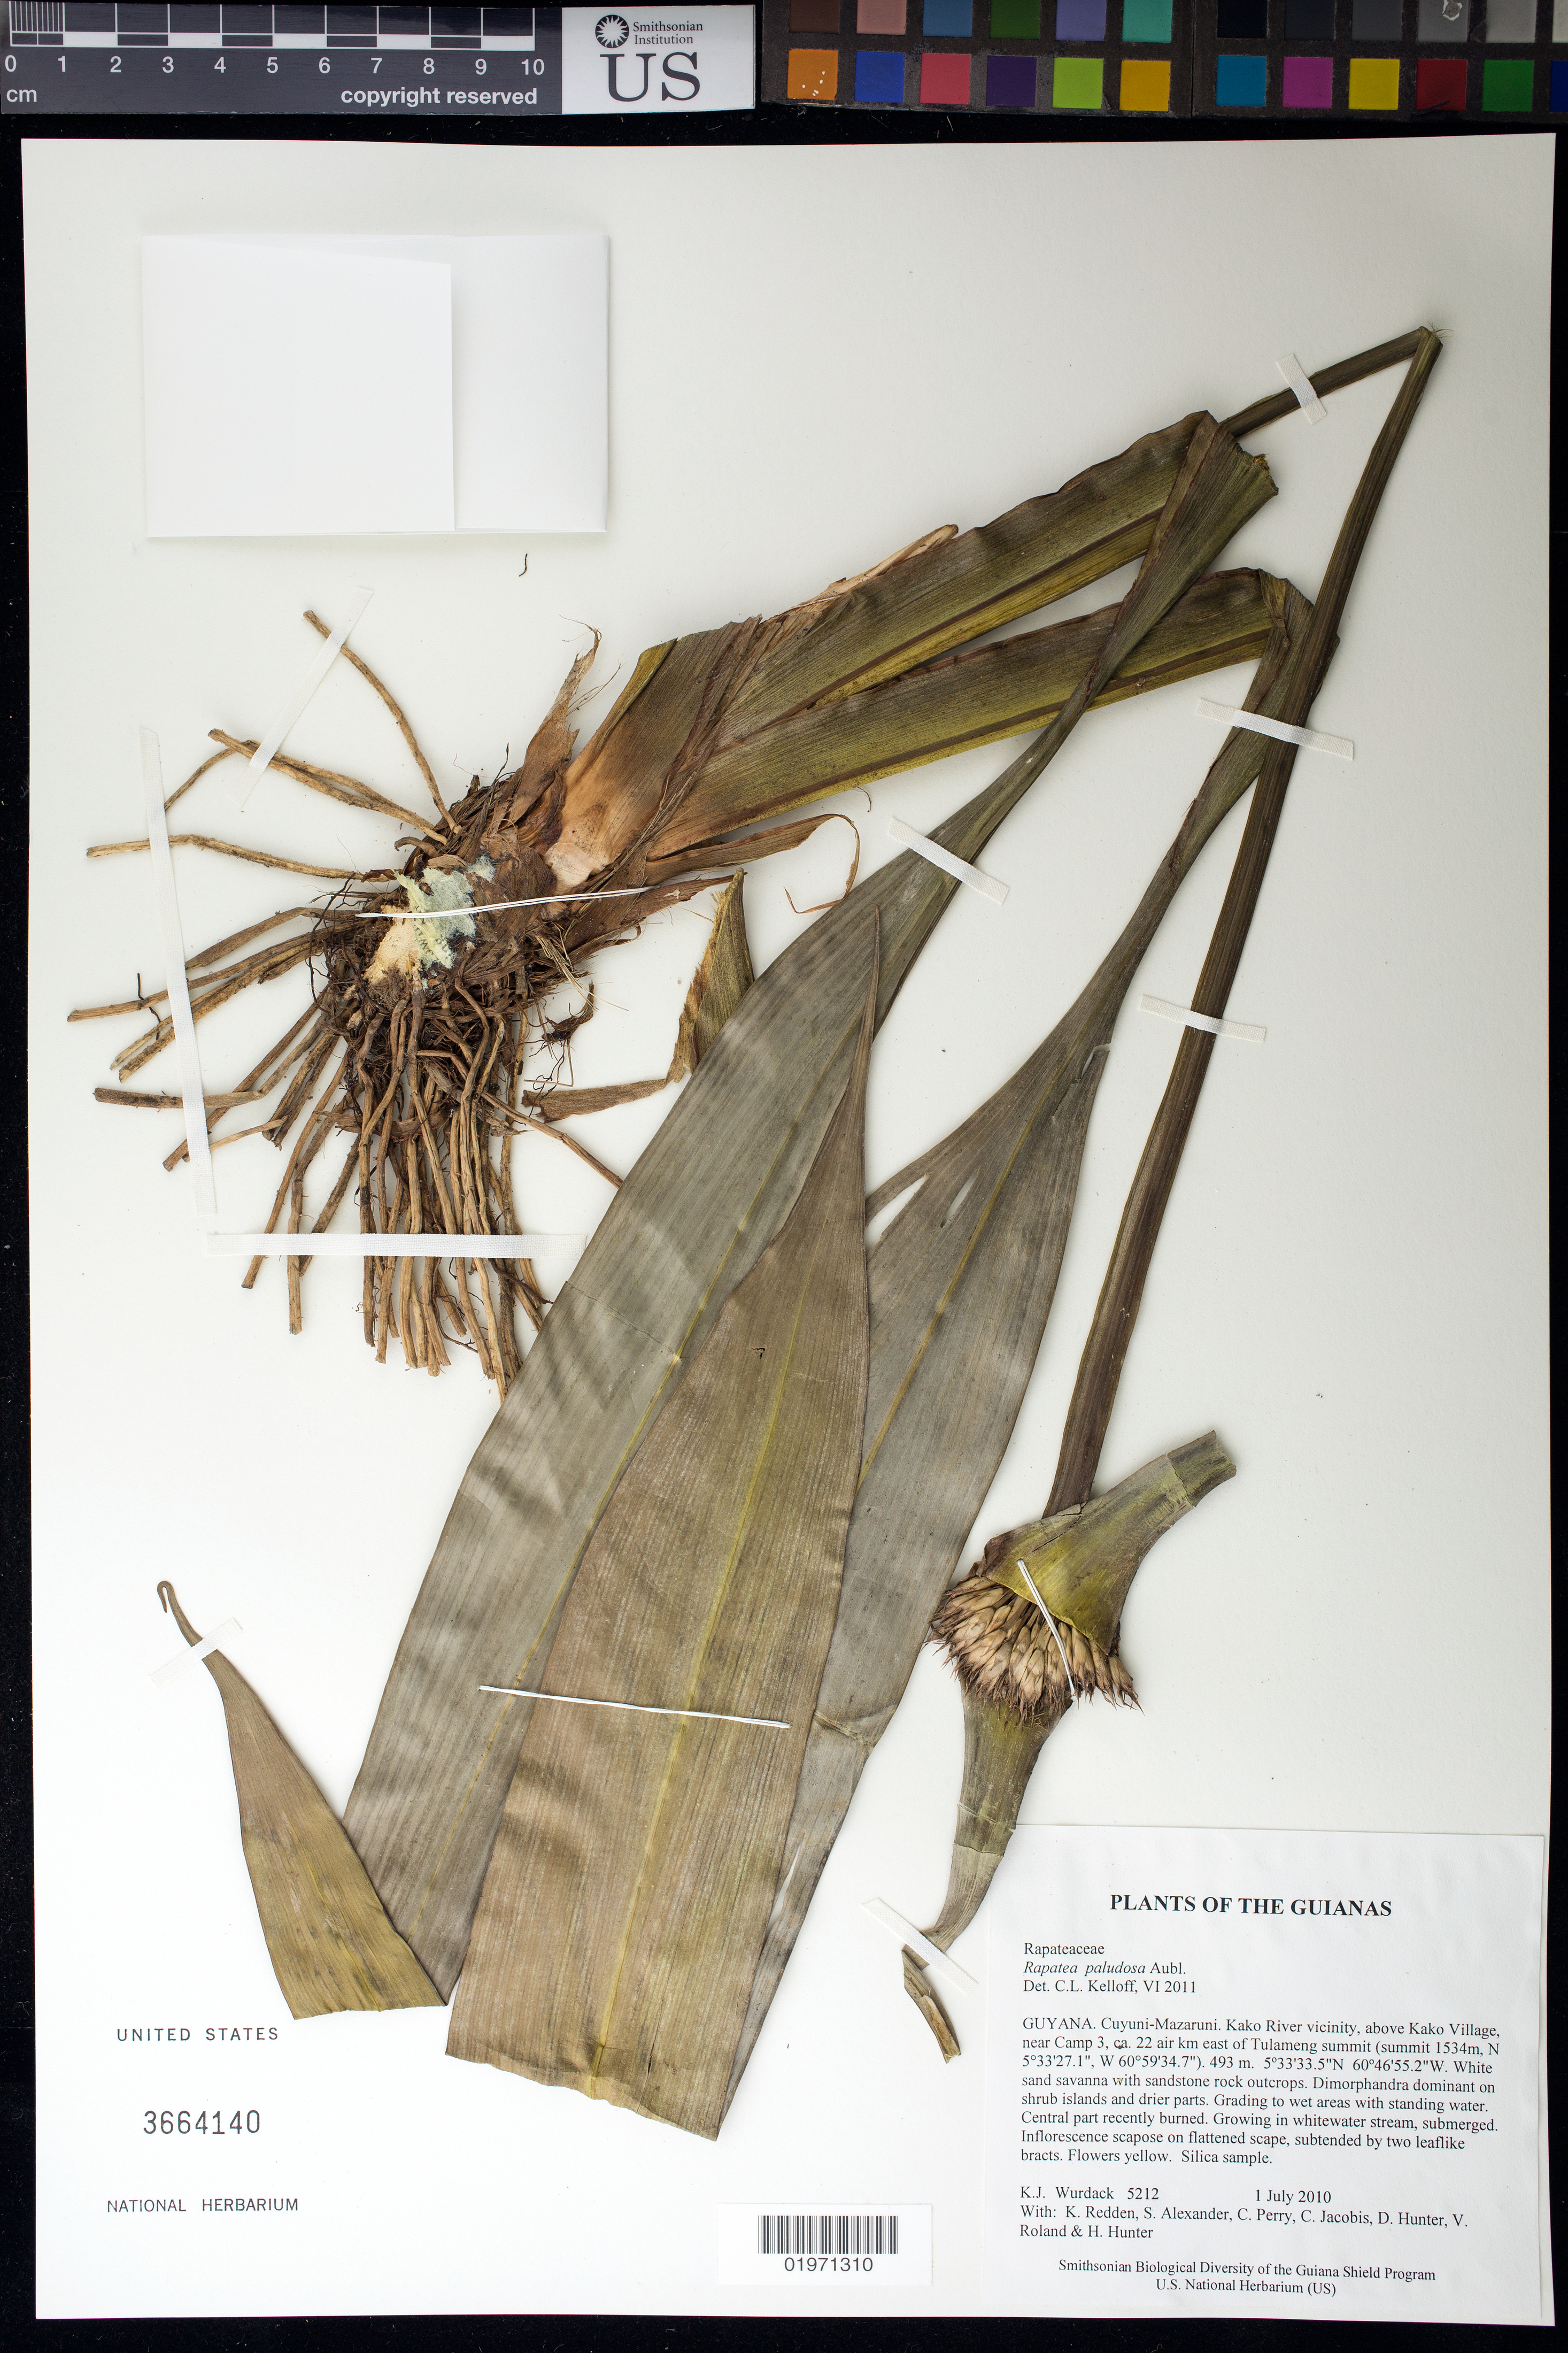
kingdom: Plantae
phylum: Tracheophyta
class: Liliopsida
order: Poales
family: Rapateaceae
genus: Rapatea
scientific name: Rapatea paludosa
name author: Aubl.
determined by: Kelloff, Carol L., (US), Smithsonian Institution - National Museum of Natural History (UNITED STATES)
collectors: K. Wurdack, K. M. Redden, S. N. Alexander, C. Perry, C. Jacobis, D. Hunter, V. Roland & H. Hunter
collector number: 5212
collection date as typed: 1 July 2010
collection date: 2010-07-01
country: Guyana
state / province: Cuyuni-Mazaruni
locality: Kako River vicinity, above Kako Village, near Camp 3, ca. 22 air km east of Tulameng summit (summit 1534m, N 5°33'27.1", W 60°59'34.7")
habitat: White sand savanna with sandstone rock outcrops. Dimorphandra dominant on shrub islands and drier parts. Grading to wet areas with standing water. Central part recently burned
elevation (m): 493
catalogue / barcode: US 3664140